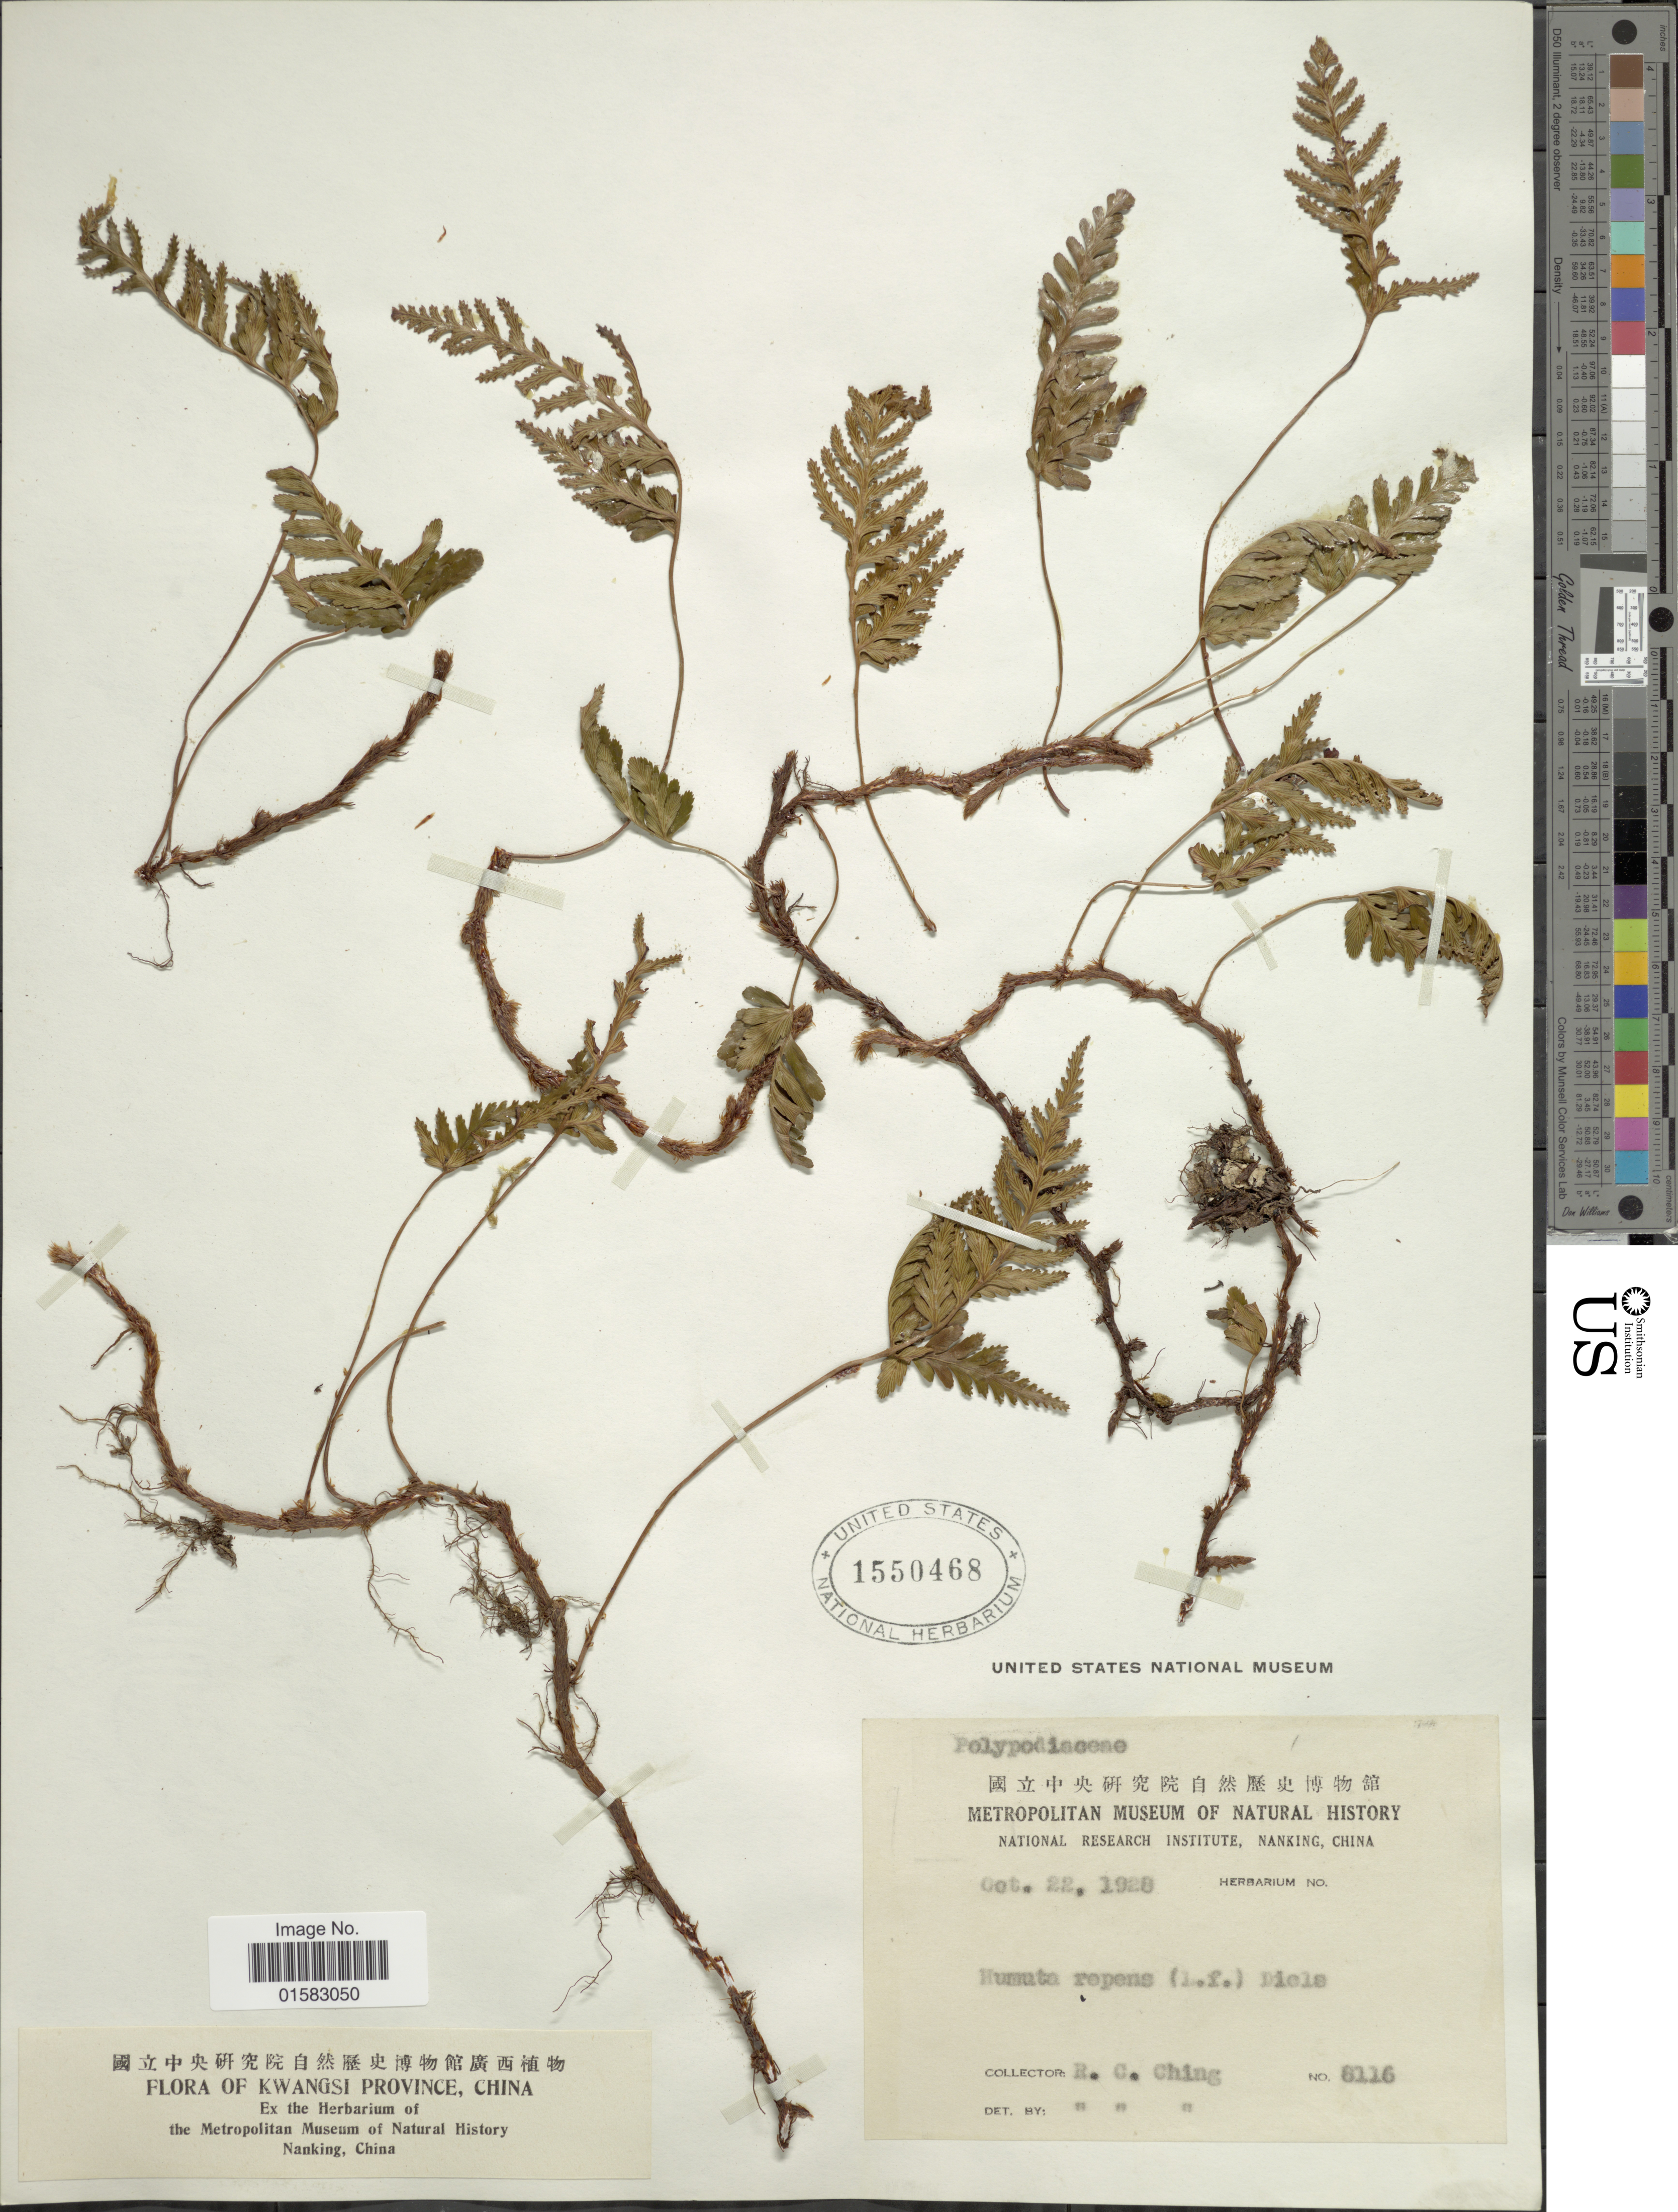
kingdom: Plantae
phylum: Tracheophyta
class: Polypodiopsida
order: Polypodiales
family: Davalliaceae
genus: Davallia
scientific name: Davallia repens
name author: (L. f.) Kuhn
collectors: R. C. Ching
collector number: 6116*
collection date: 1928-10-22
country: China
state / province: Guangxi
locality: Kwangsi Province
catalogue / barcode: US 1550468